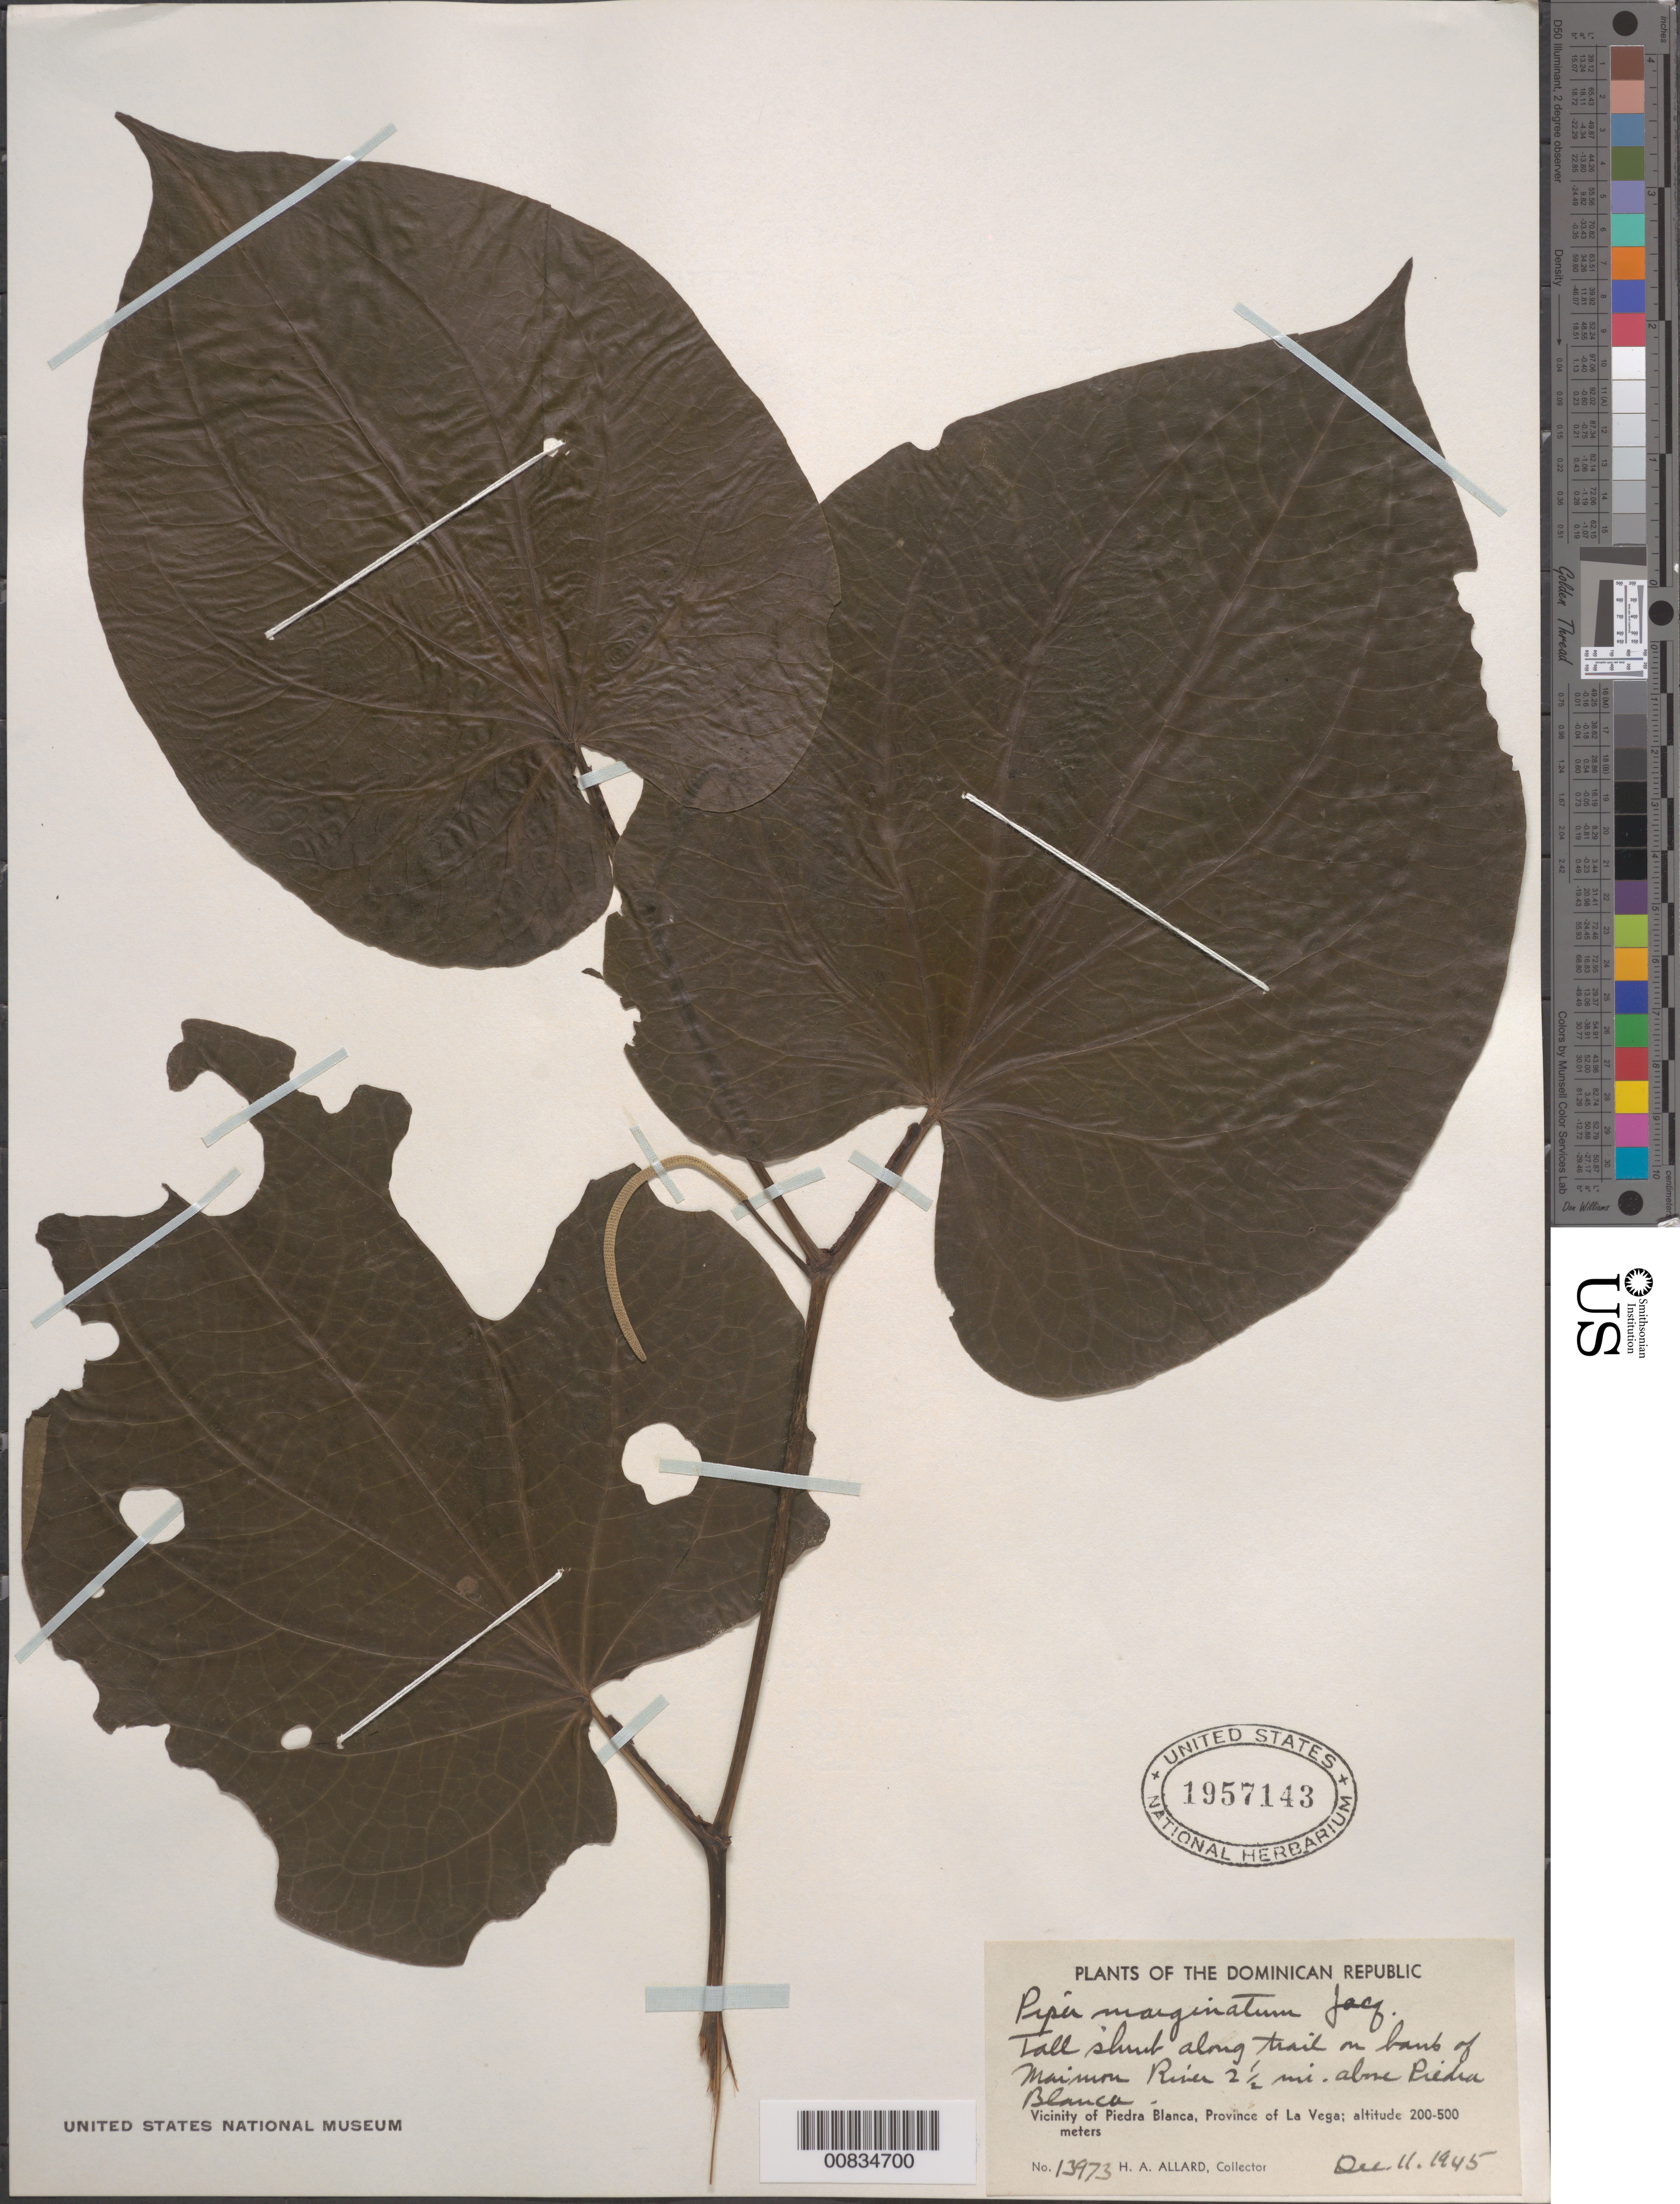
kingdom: Plantae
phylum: Tracheophyta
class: Magnoliopsida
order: Piperales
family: Piperaceae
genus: Piper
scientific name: Piper marginatum var. domatiiferum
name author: Trel.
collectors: H. A. Allard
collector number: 13973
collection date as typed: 11 Dec 1945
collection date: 1945-12-11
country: Dominican Republic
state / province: La Vega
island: Hispaniola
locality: Vicinity of Piedra Blanca. Along trail on bank of Maimon River, 2½ mi. above Piedra Blanca.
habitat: Bank of river.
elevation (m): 200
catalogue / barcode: US 1957143